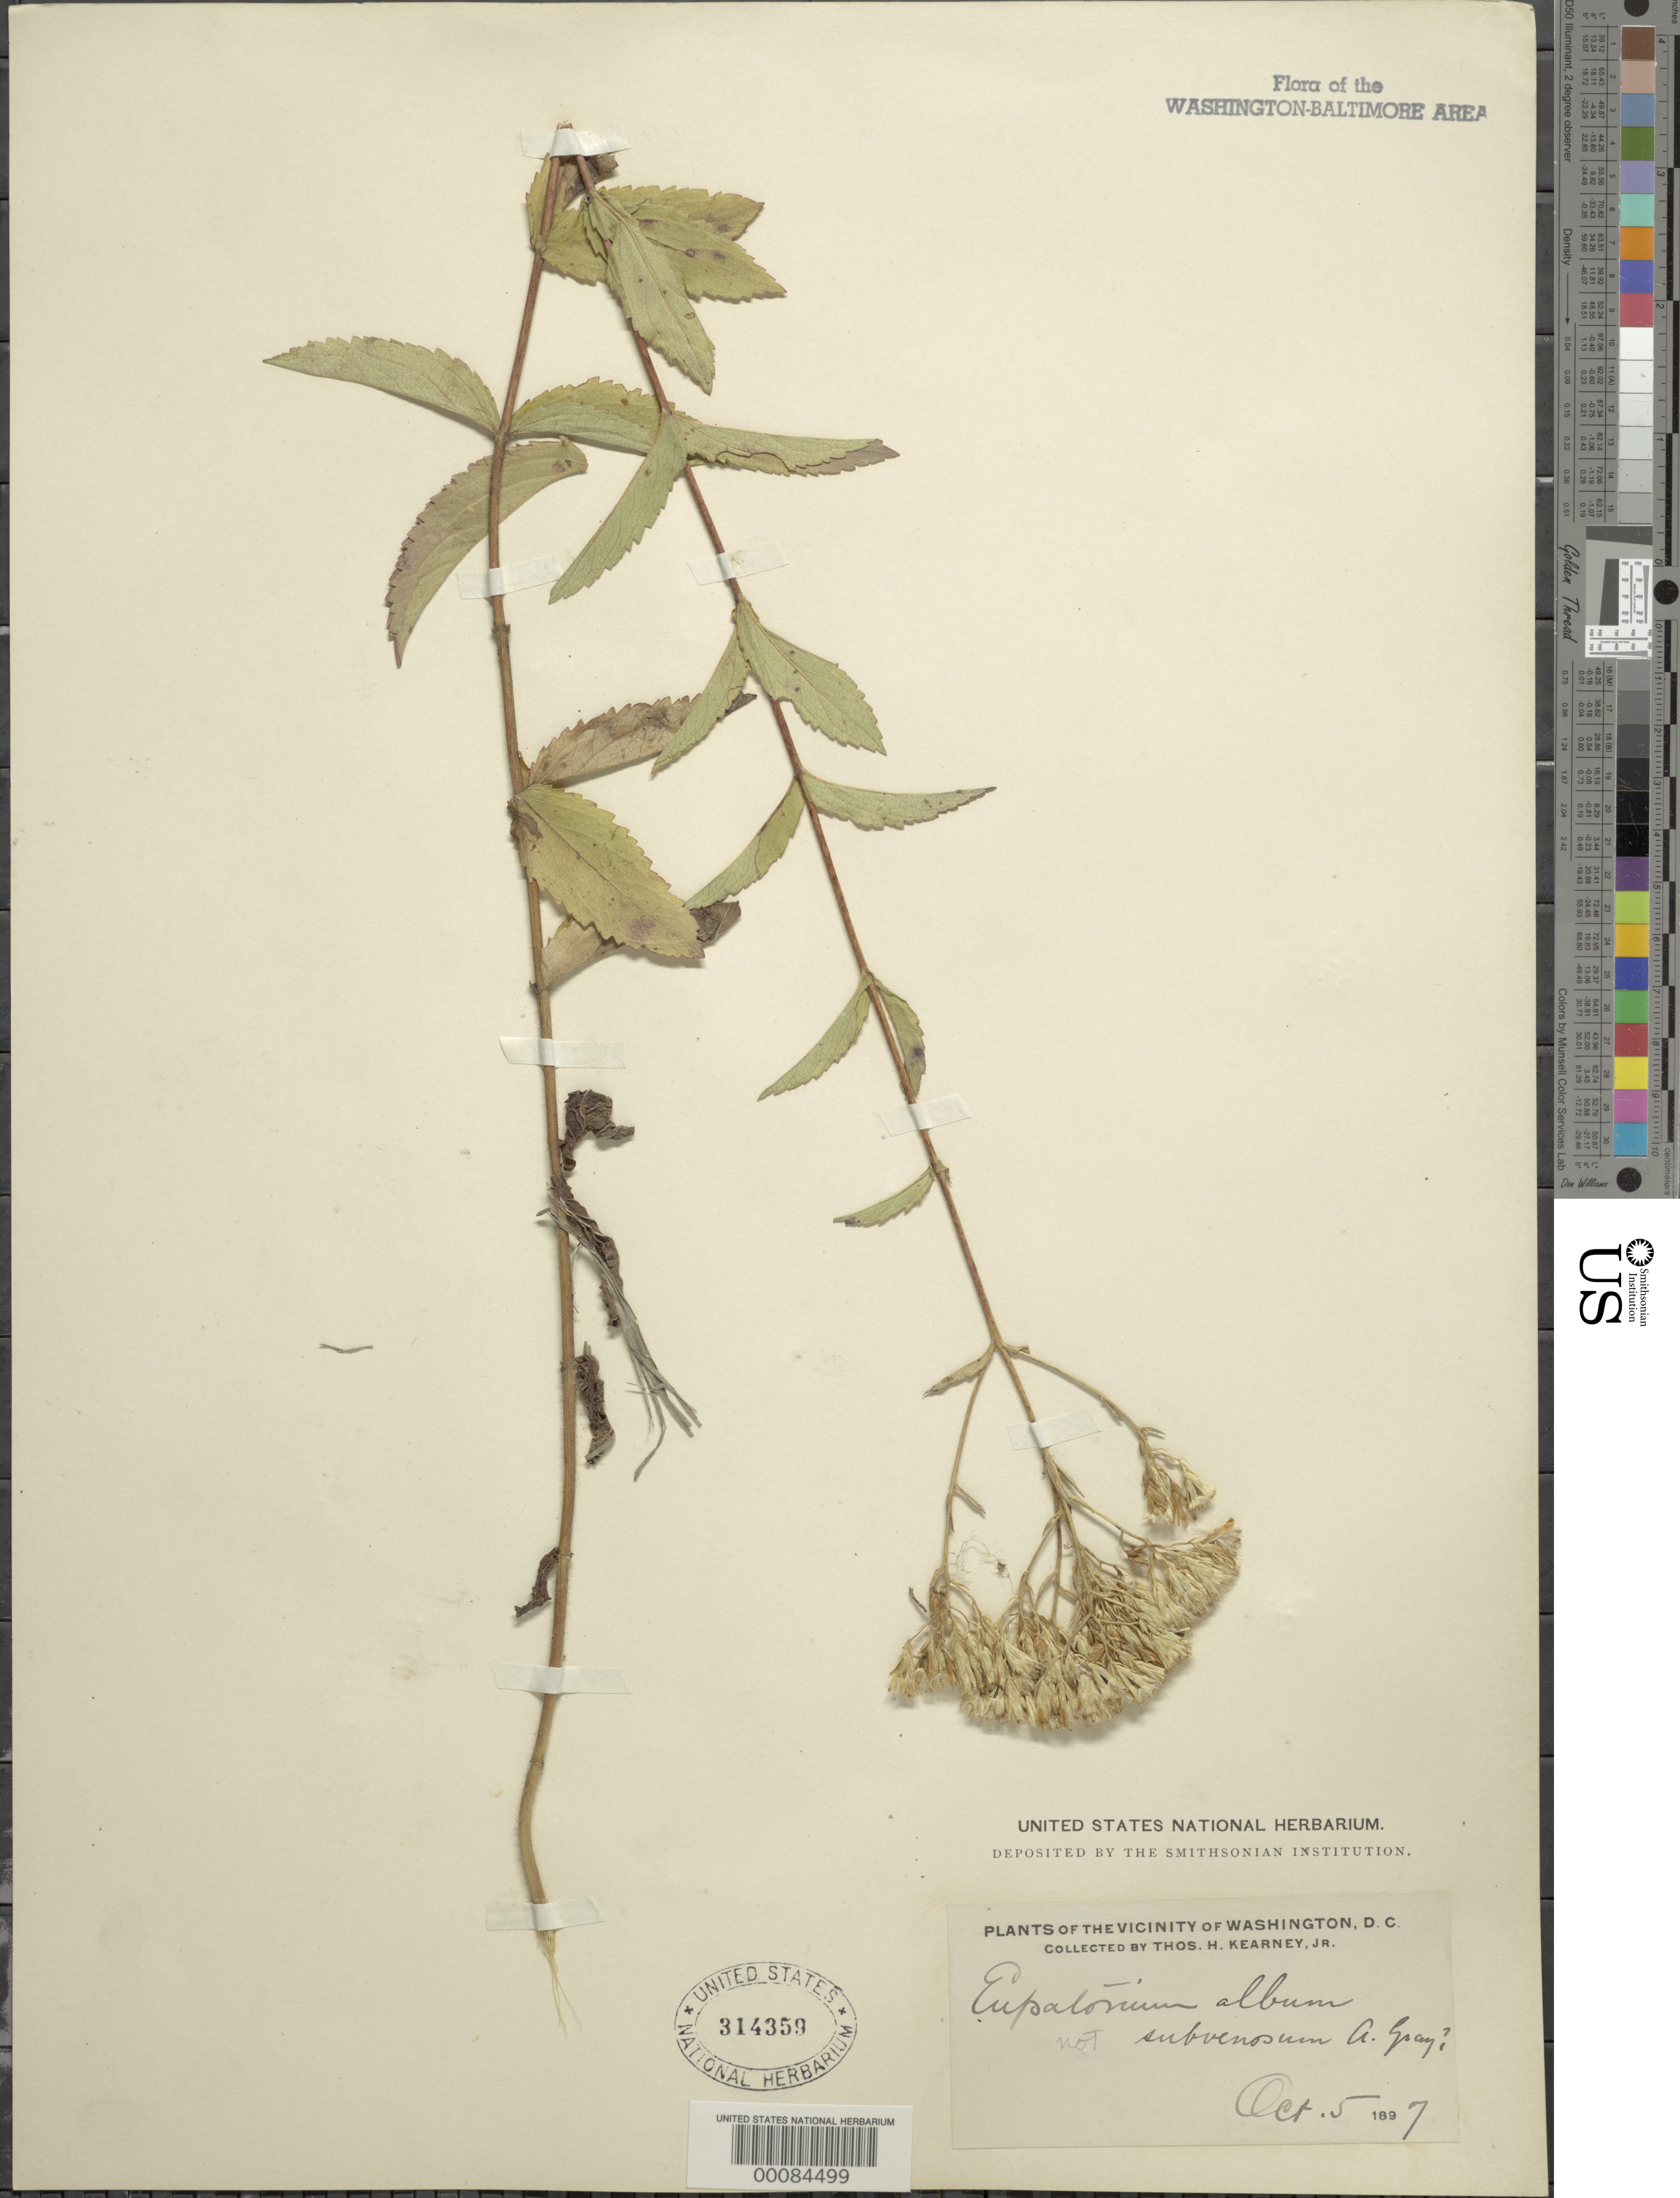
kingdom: Plantae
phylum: Tracheophyta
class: Magnoliopsida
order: Asterales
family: Asteraceae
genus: Eupatorium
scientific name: Eupatorium album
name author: L.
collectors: T. H. Kearney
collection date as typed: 05 Oct 1897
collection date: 1897-10-05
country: United States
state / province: District of Columbia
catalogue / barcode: US 314359